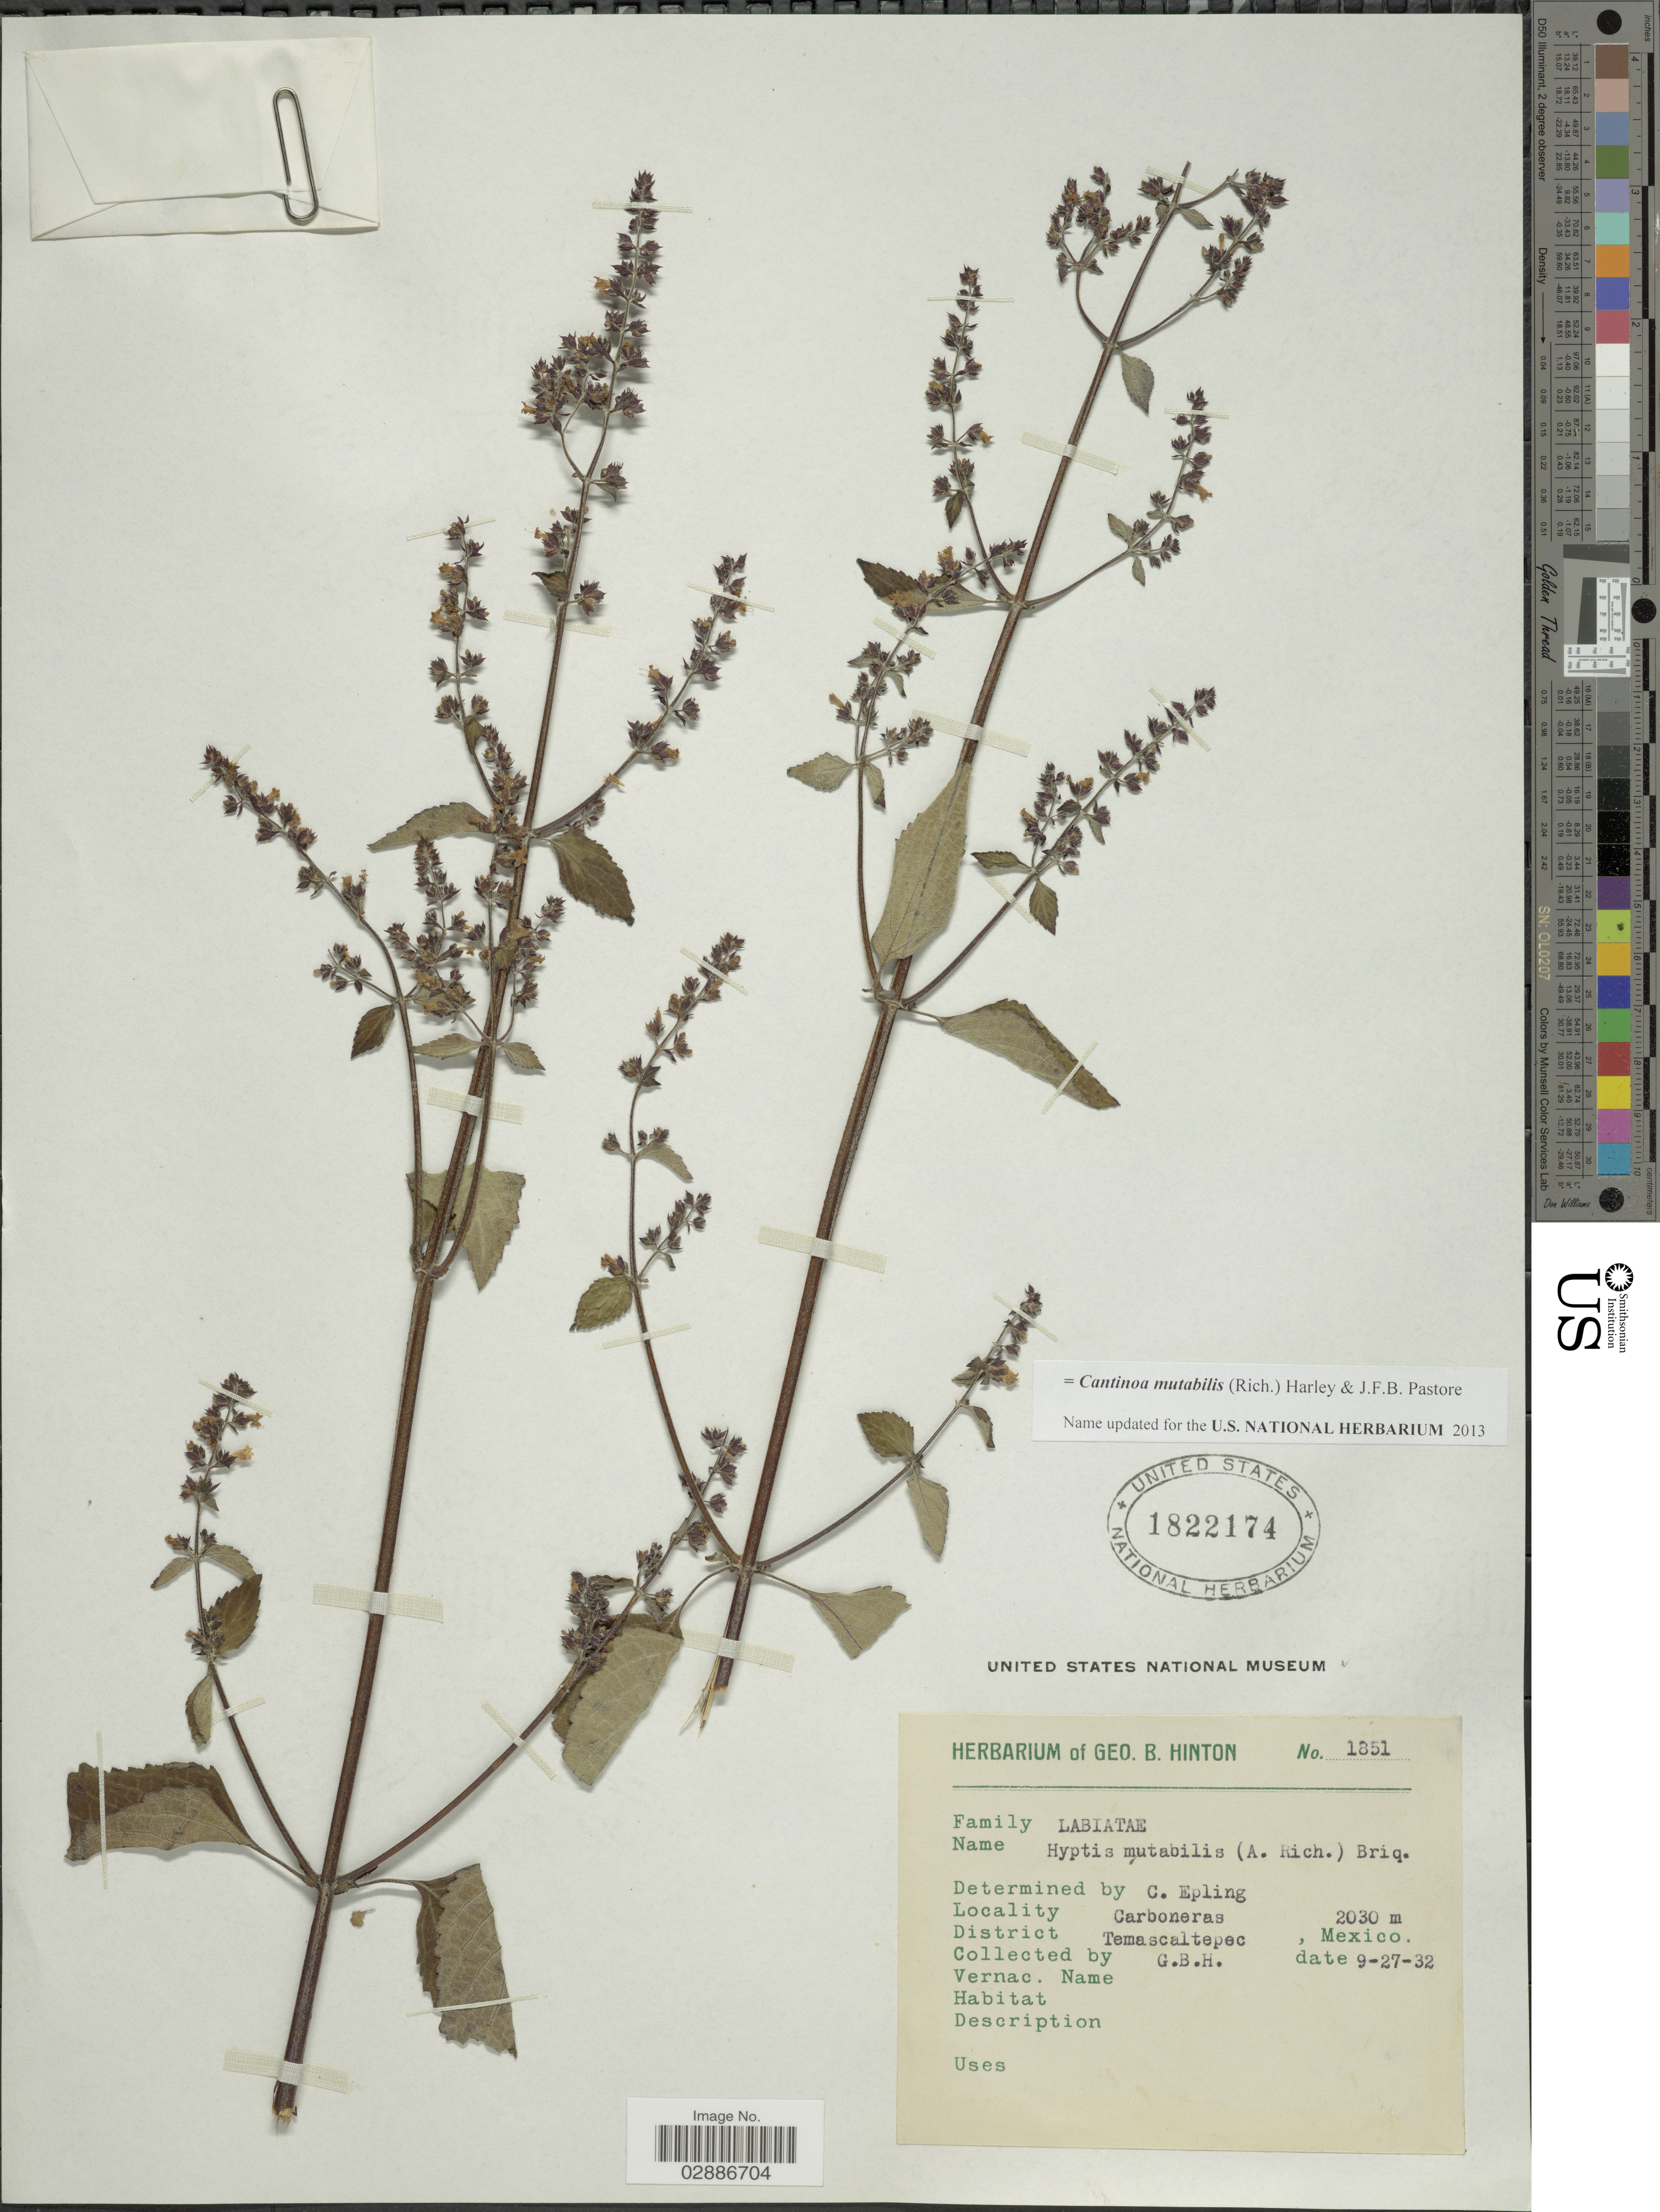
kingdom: Plantae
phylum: Tracheophyta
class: Magnoliopsida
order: Lamiales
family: Lamiaceae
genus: Cantinoa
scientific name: Cantinoa mutabilis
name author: (Epling) Harley & J.F.B. Pastore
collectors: G. B. Hinton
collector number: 1851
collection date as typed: Transcribed d/m/y: 27/9/32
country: Mexico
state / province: México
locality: Carboneras. District Temascaltepec.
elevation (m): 2030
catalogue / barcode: US 1822174